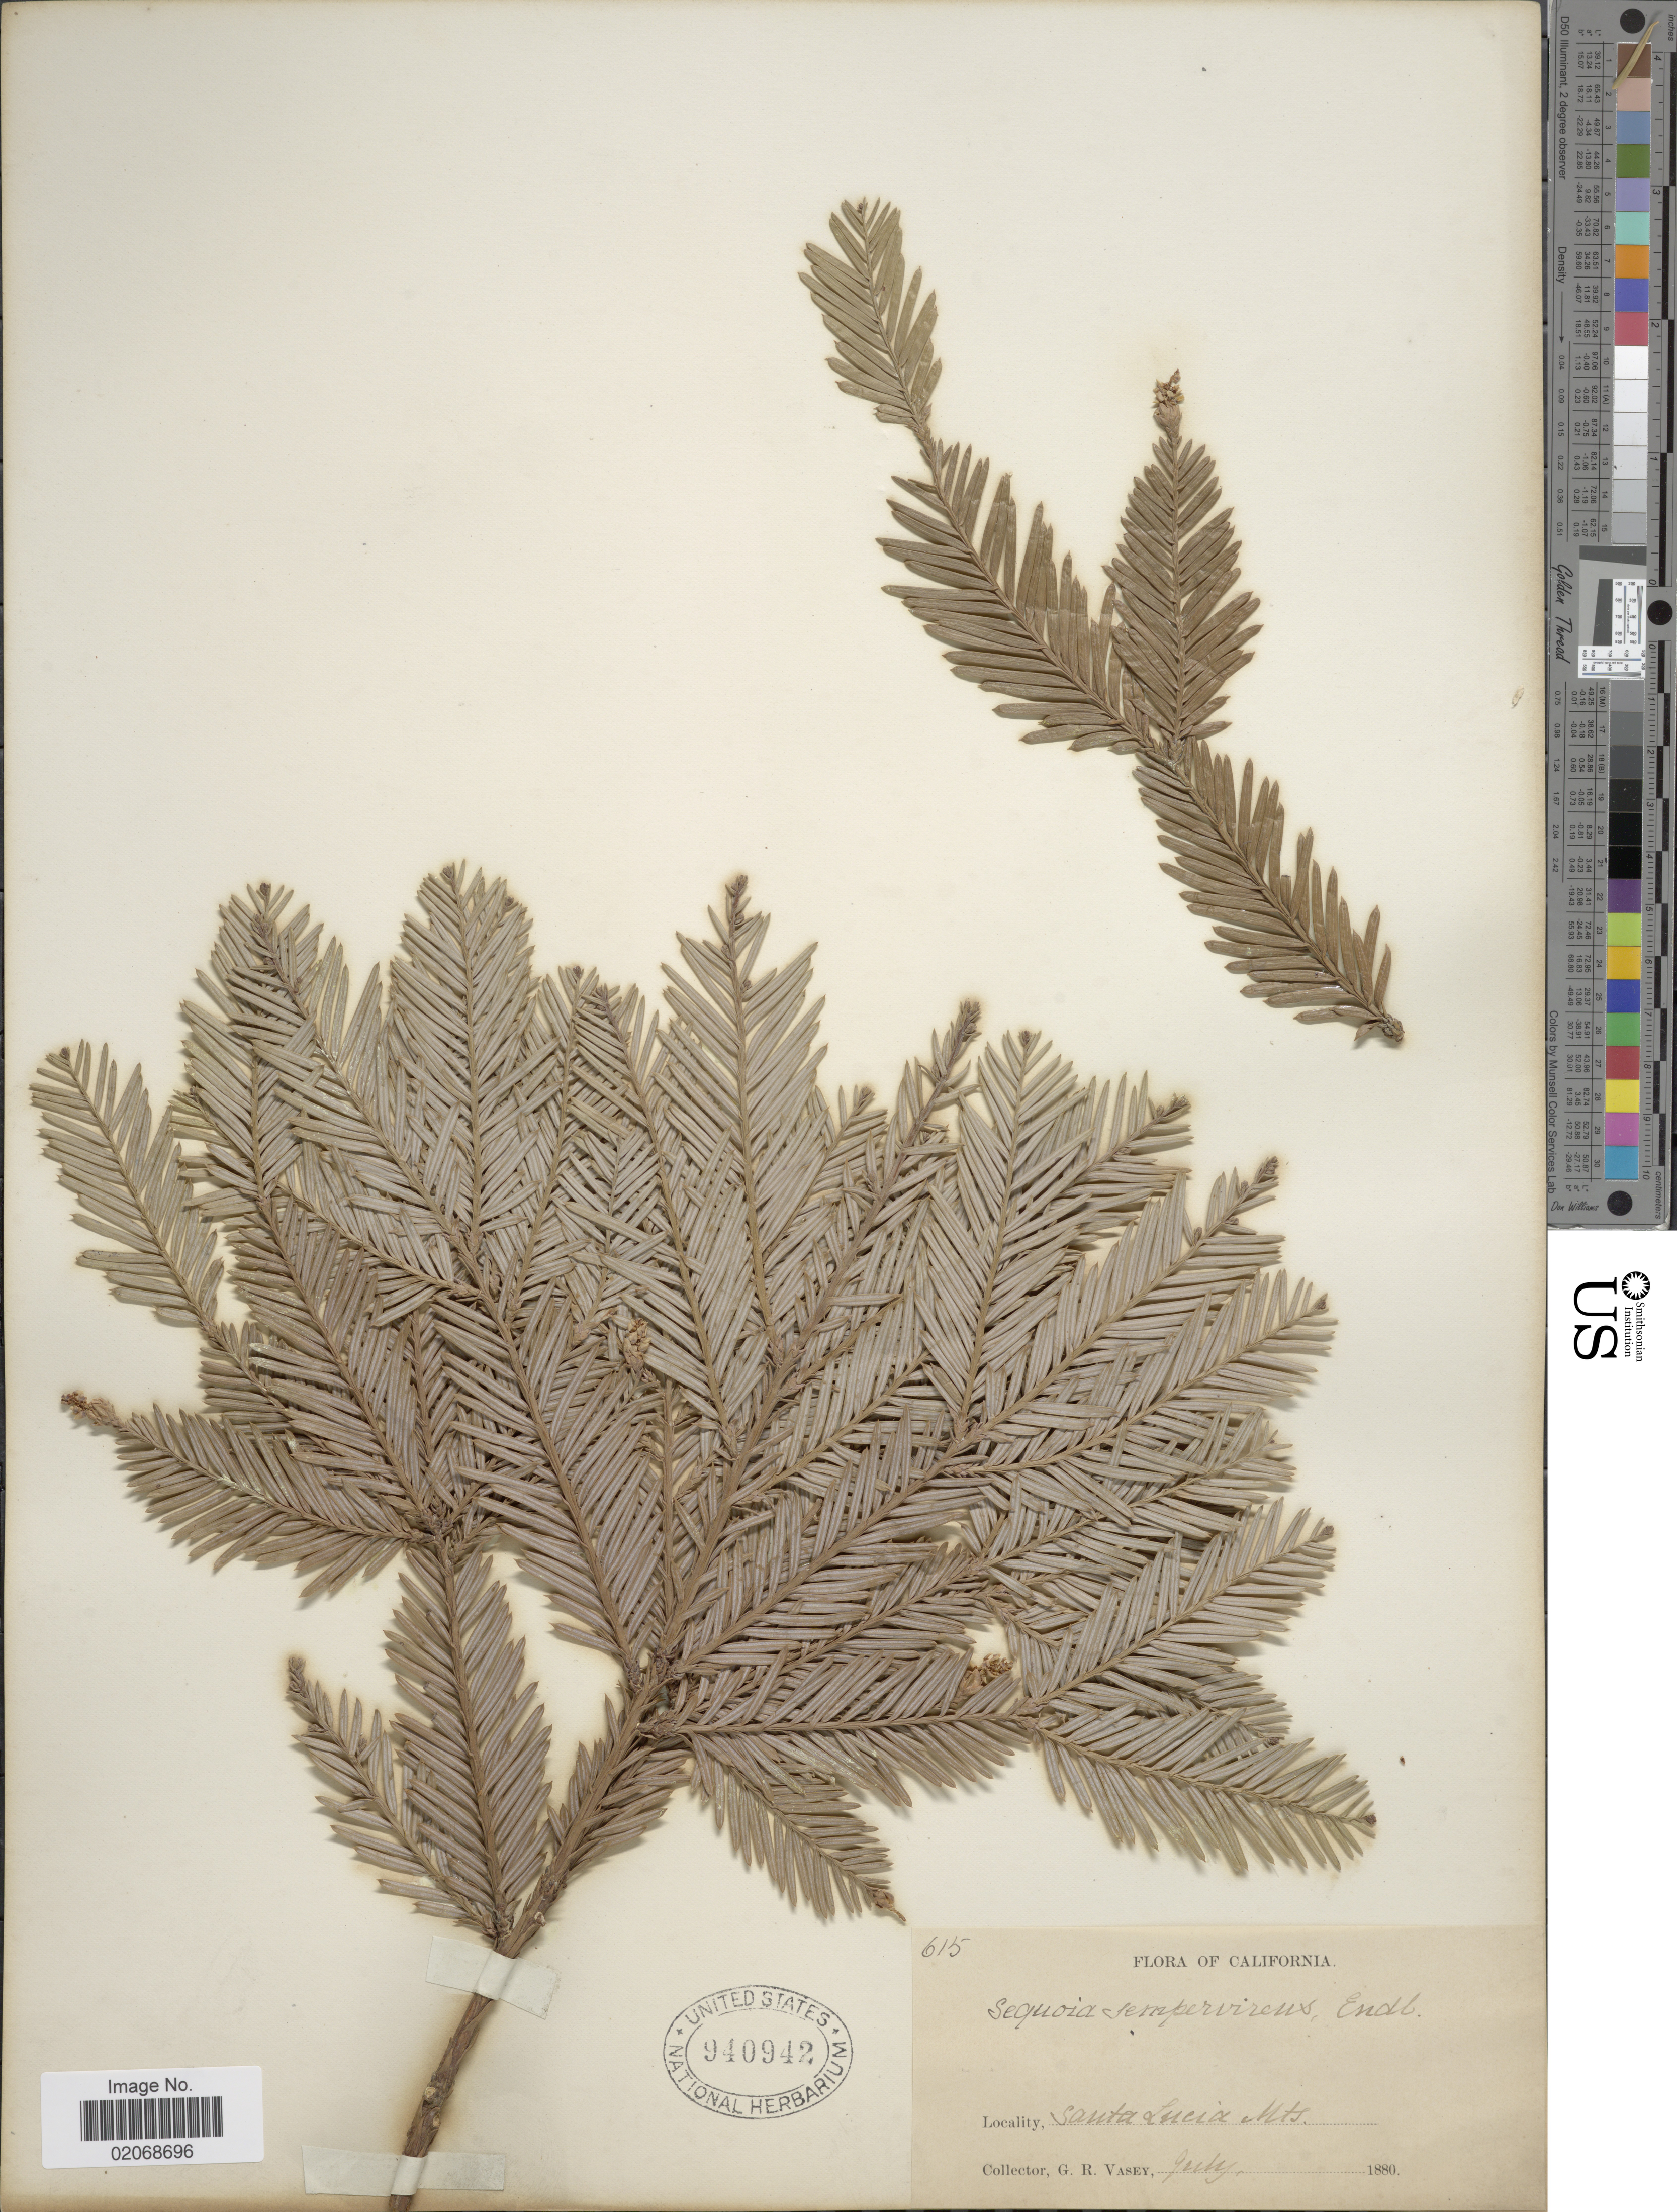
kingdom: Plantae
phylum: Tracheophyta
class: Pinopsida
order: Pinales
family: Cupressaceae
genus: Sequoia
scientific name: Sequoia sempervirens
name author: (D. Don) Endl.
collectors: G. R. Vasey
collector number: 615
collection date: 1880-07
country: United States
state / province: California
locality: Santa Lucia Mts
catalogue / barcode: US 940942